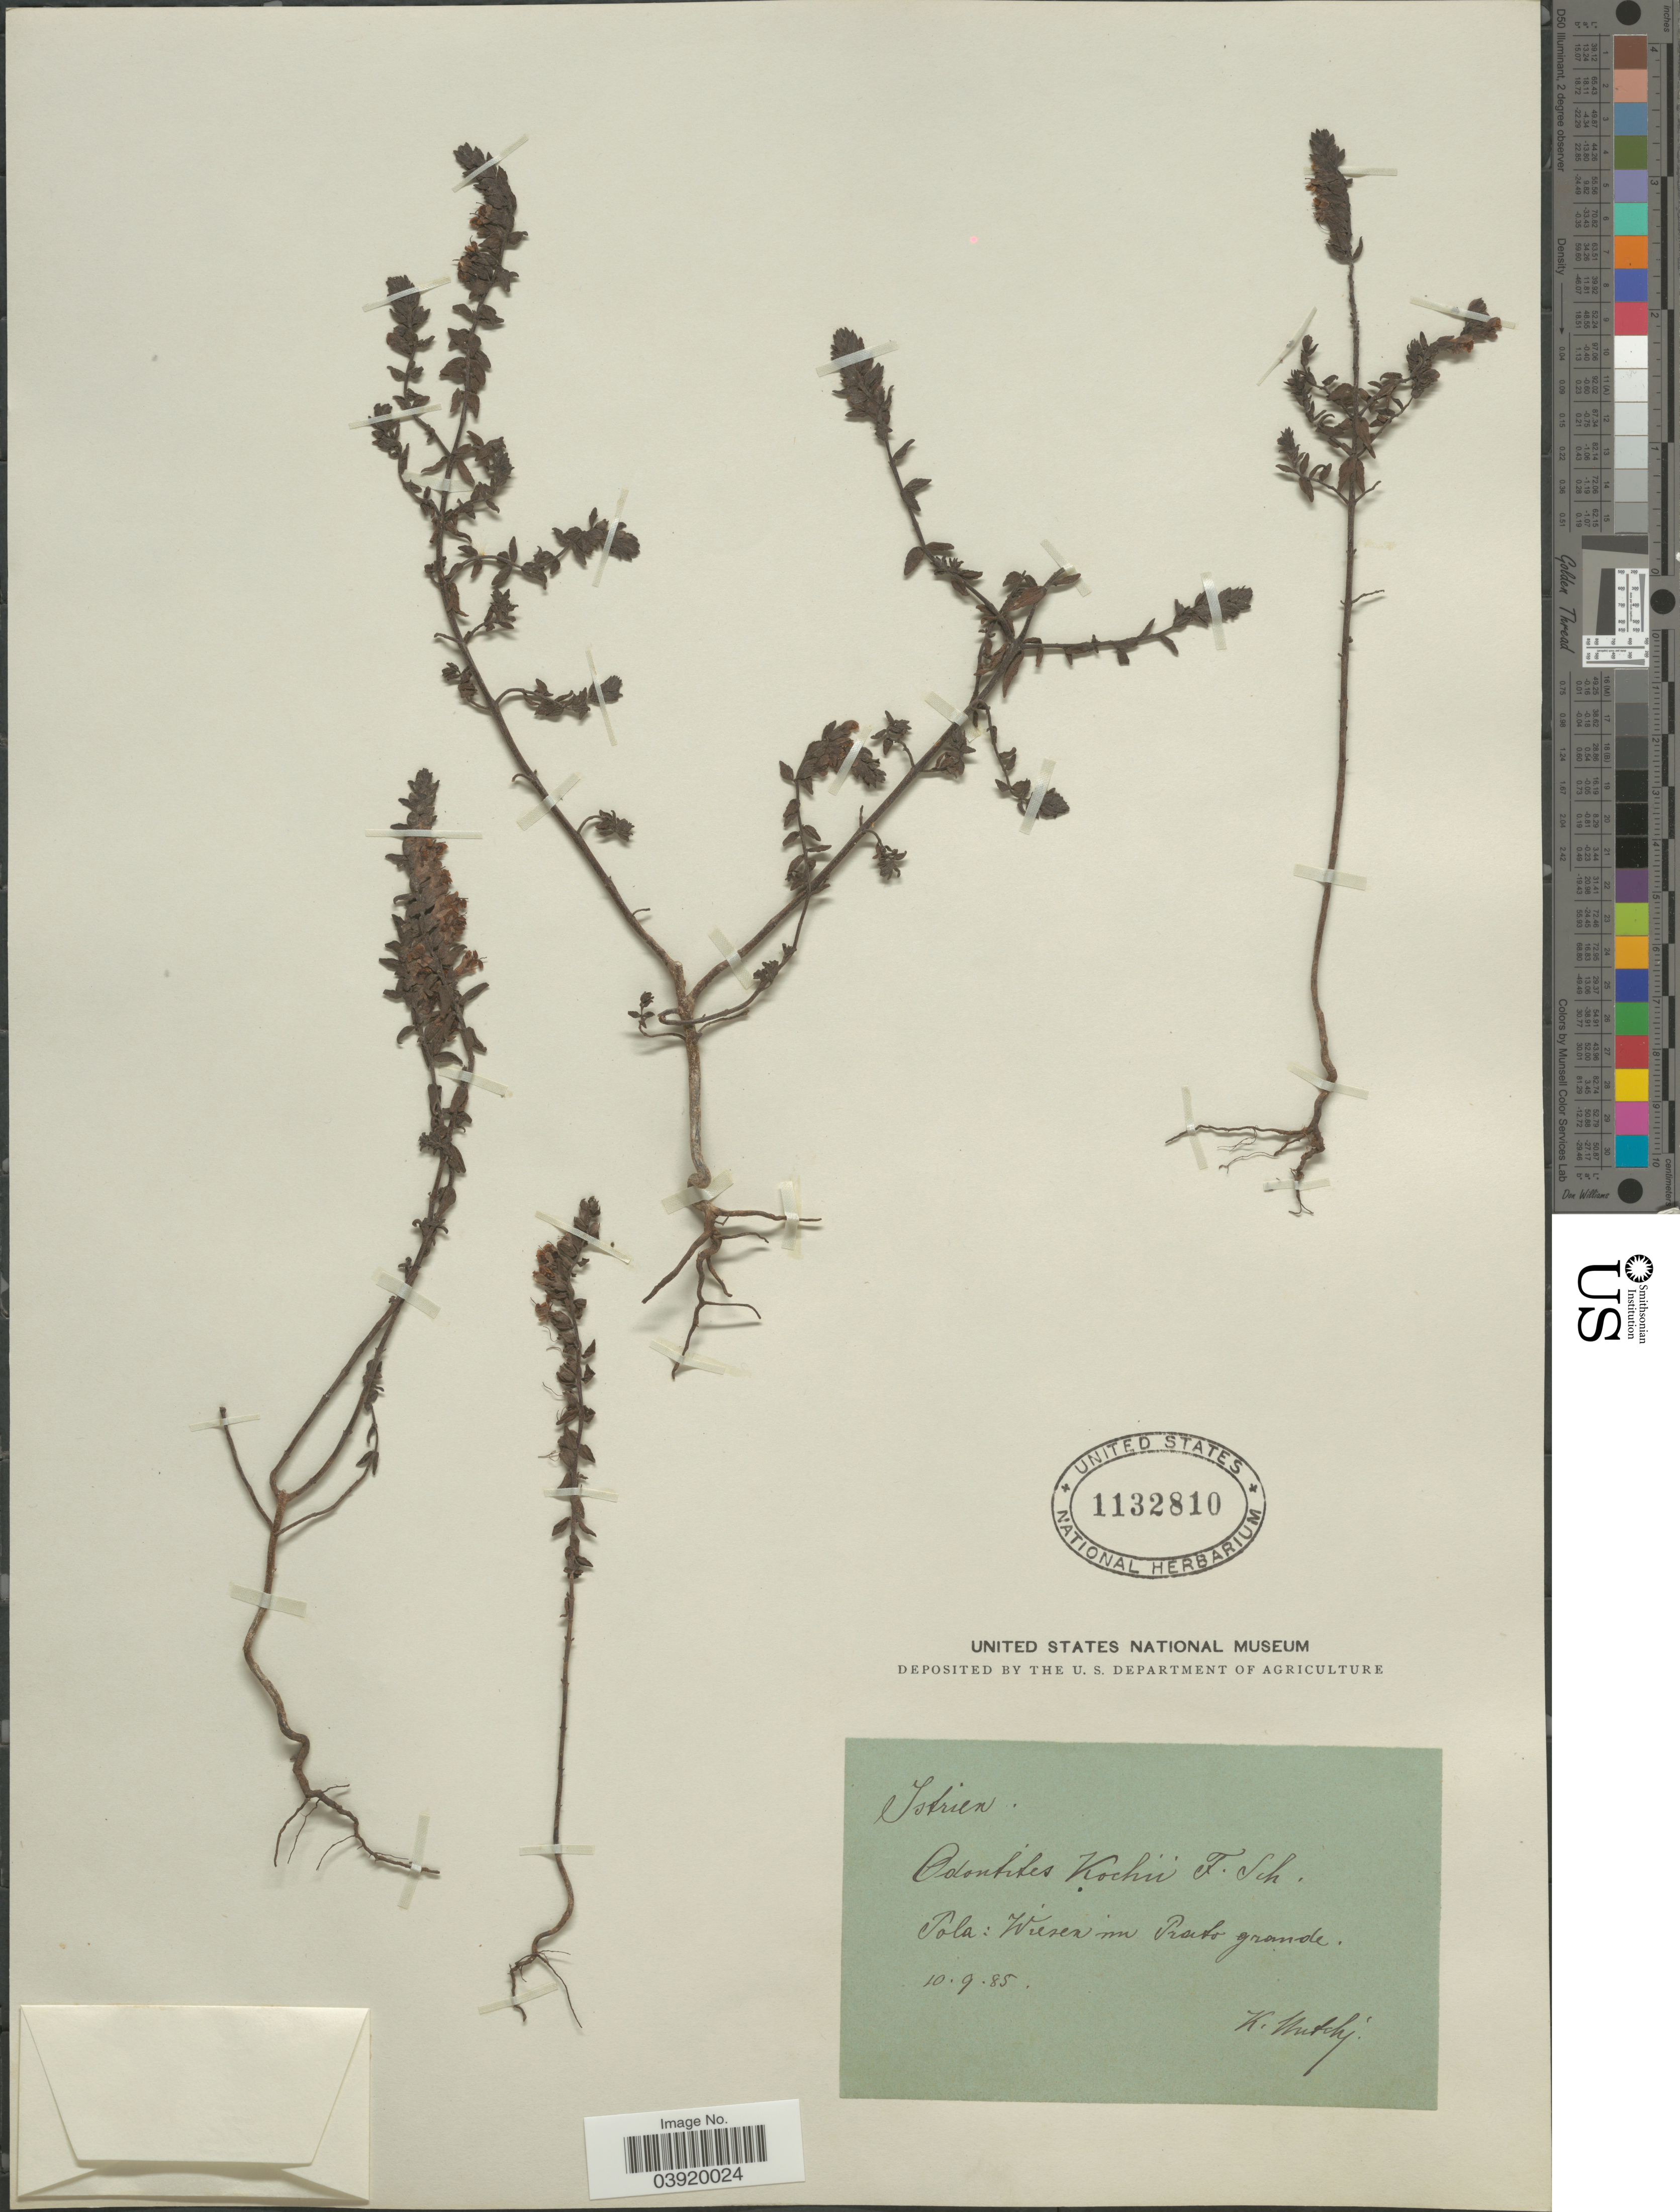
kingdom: Plantae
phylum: Tracheophyta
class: Magnoliopsida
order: Lamiales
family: Orobanchaceae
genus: Odontites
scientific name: Odontites vulgaris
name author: Moench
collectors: K. Nutchj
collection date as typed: Transcribed d/m/y: 10/9/85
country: Croatia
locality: Istrien. Pola: Wiesen im Prato grande. [Istria, Pula, now in Croatia]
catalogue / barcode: US 1132810